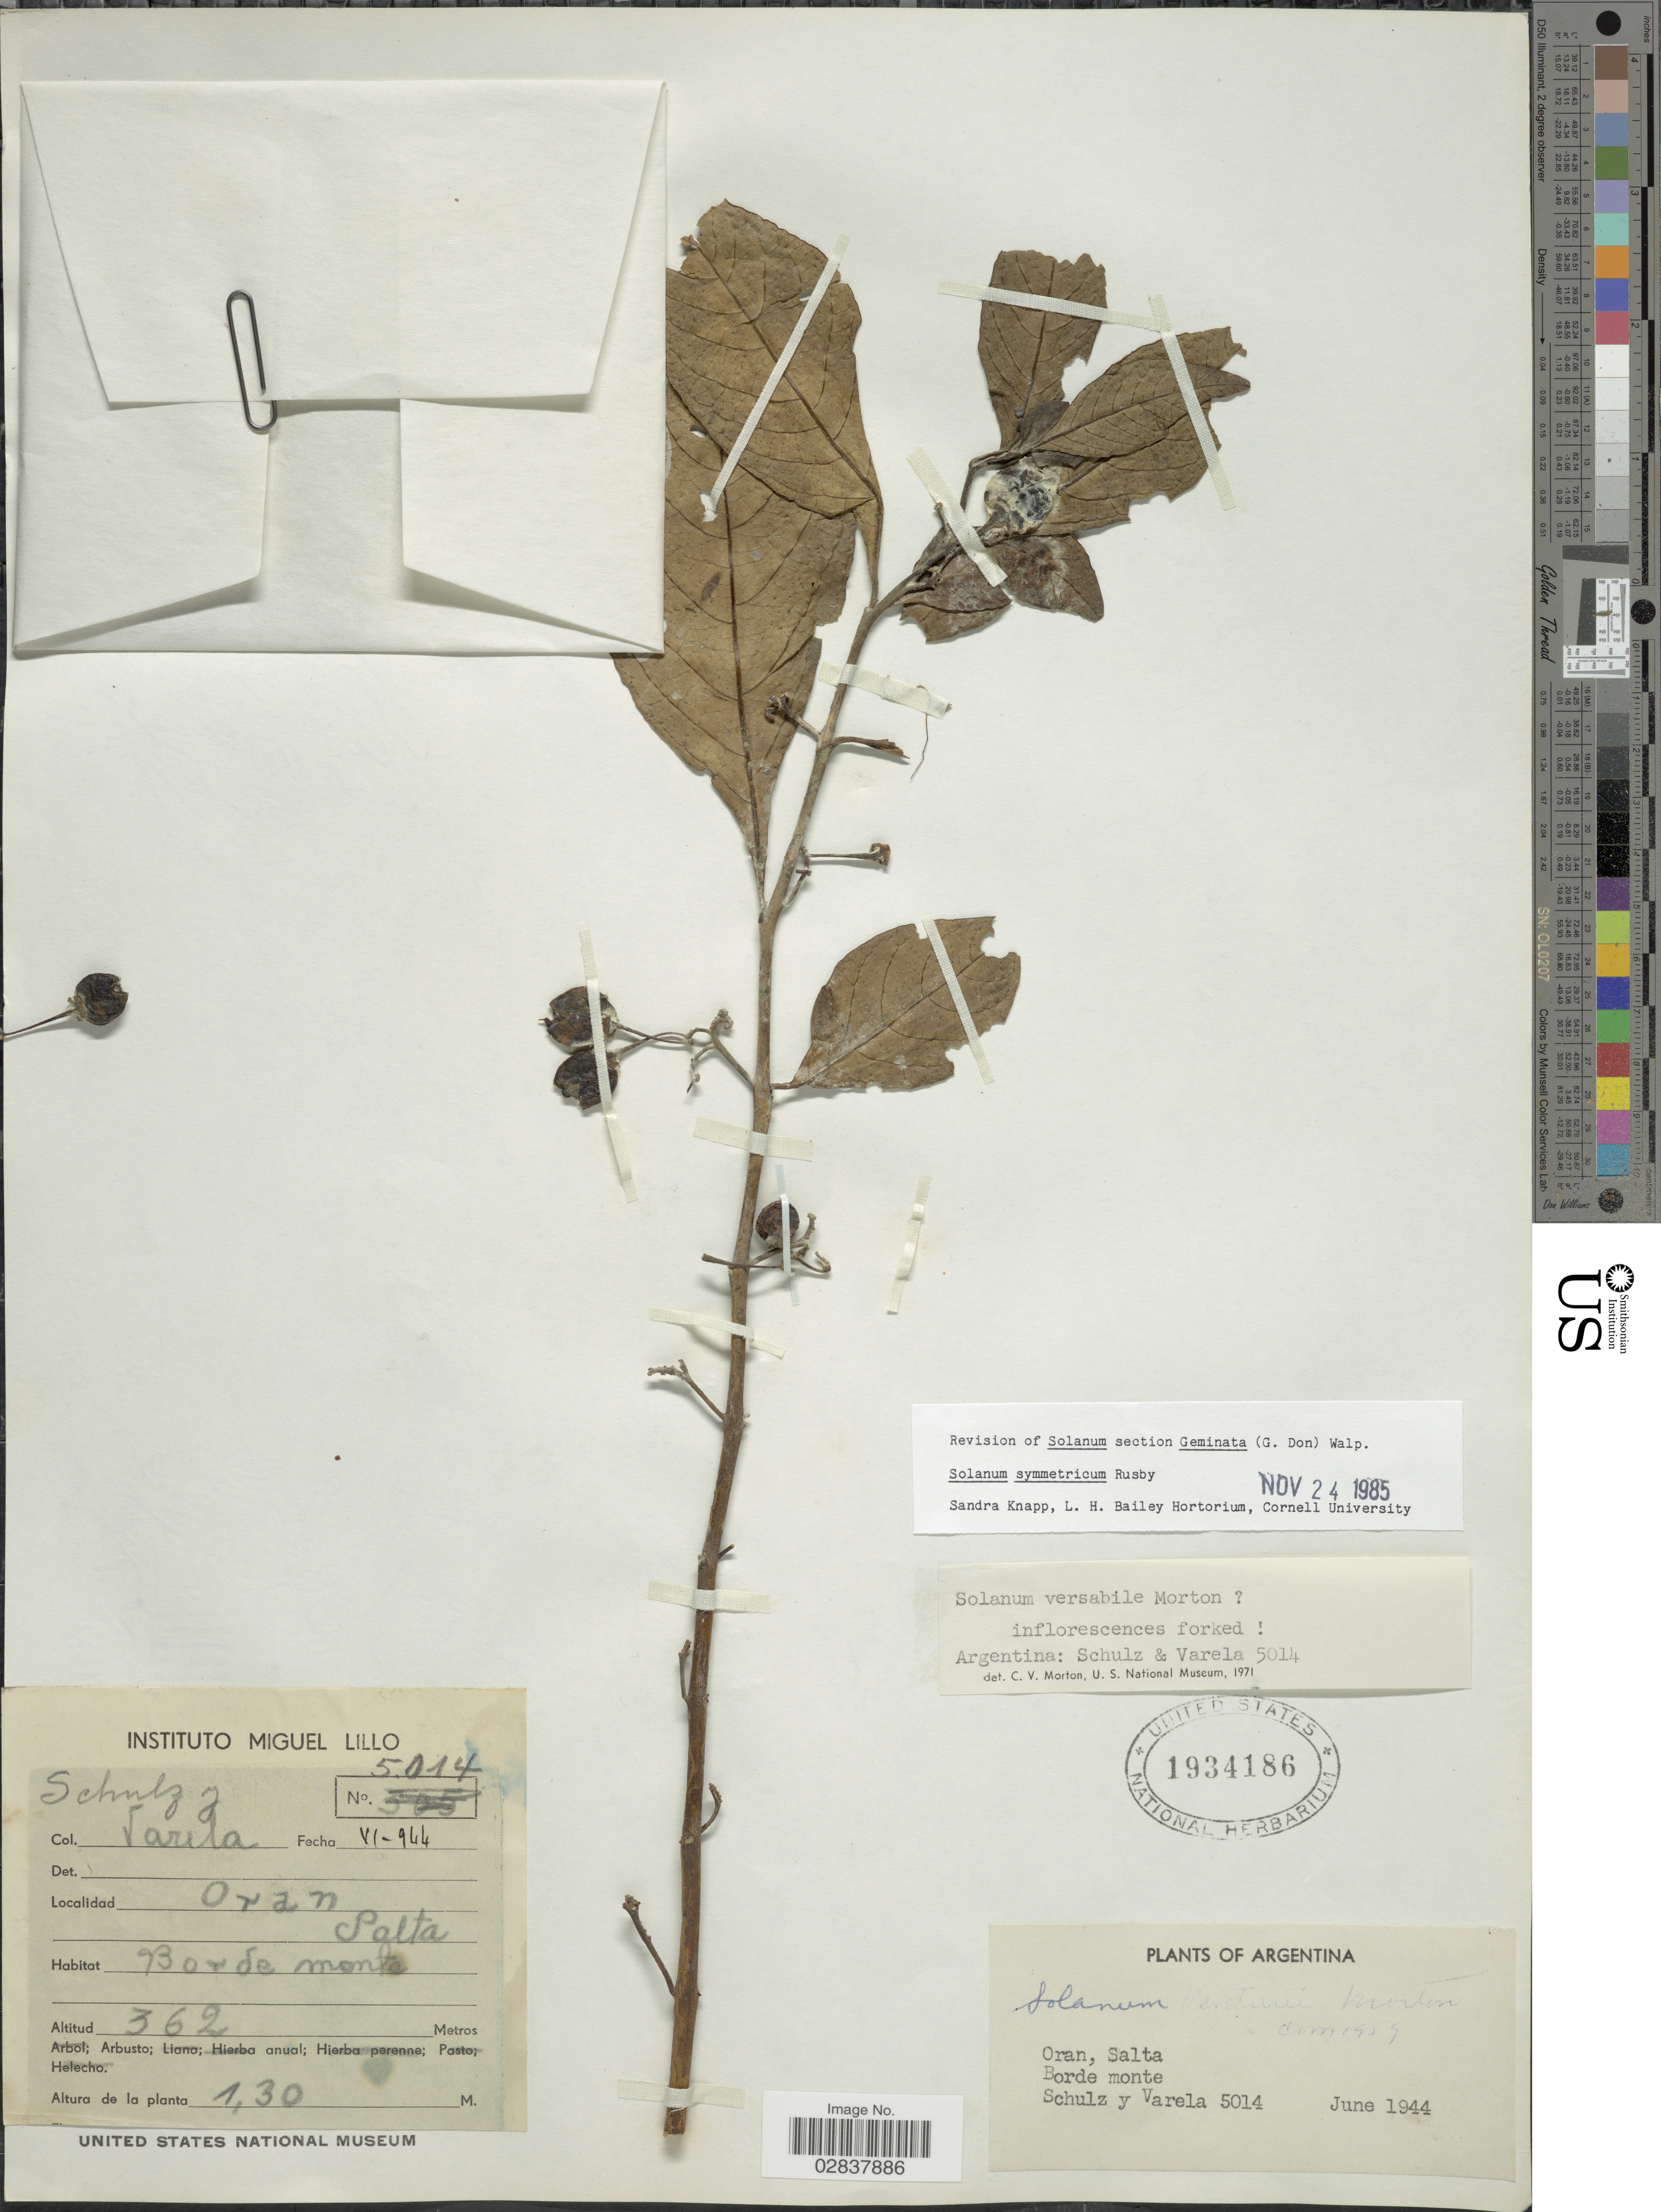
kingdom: Plantae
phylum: Tracheophyta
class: Magnoliopsida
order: Solanales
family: Solanaceae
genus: Solanum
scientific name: Solanum symmetricum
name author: Rusby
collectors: Schulz, -- & -. Varela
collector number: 5014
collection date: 1944-06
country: Argentina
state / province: Salta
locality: Oran, Borde monte.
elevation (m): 362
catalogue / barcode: US 1934186